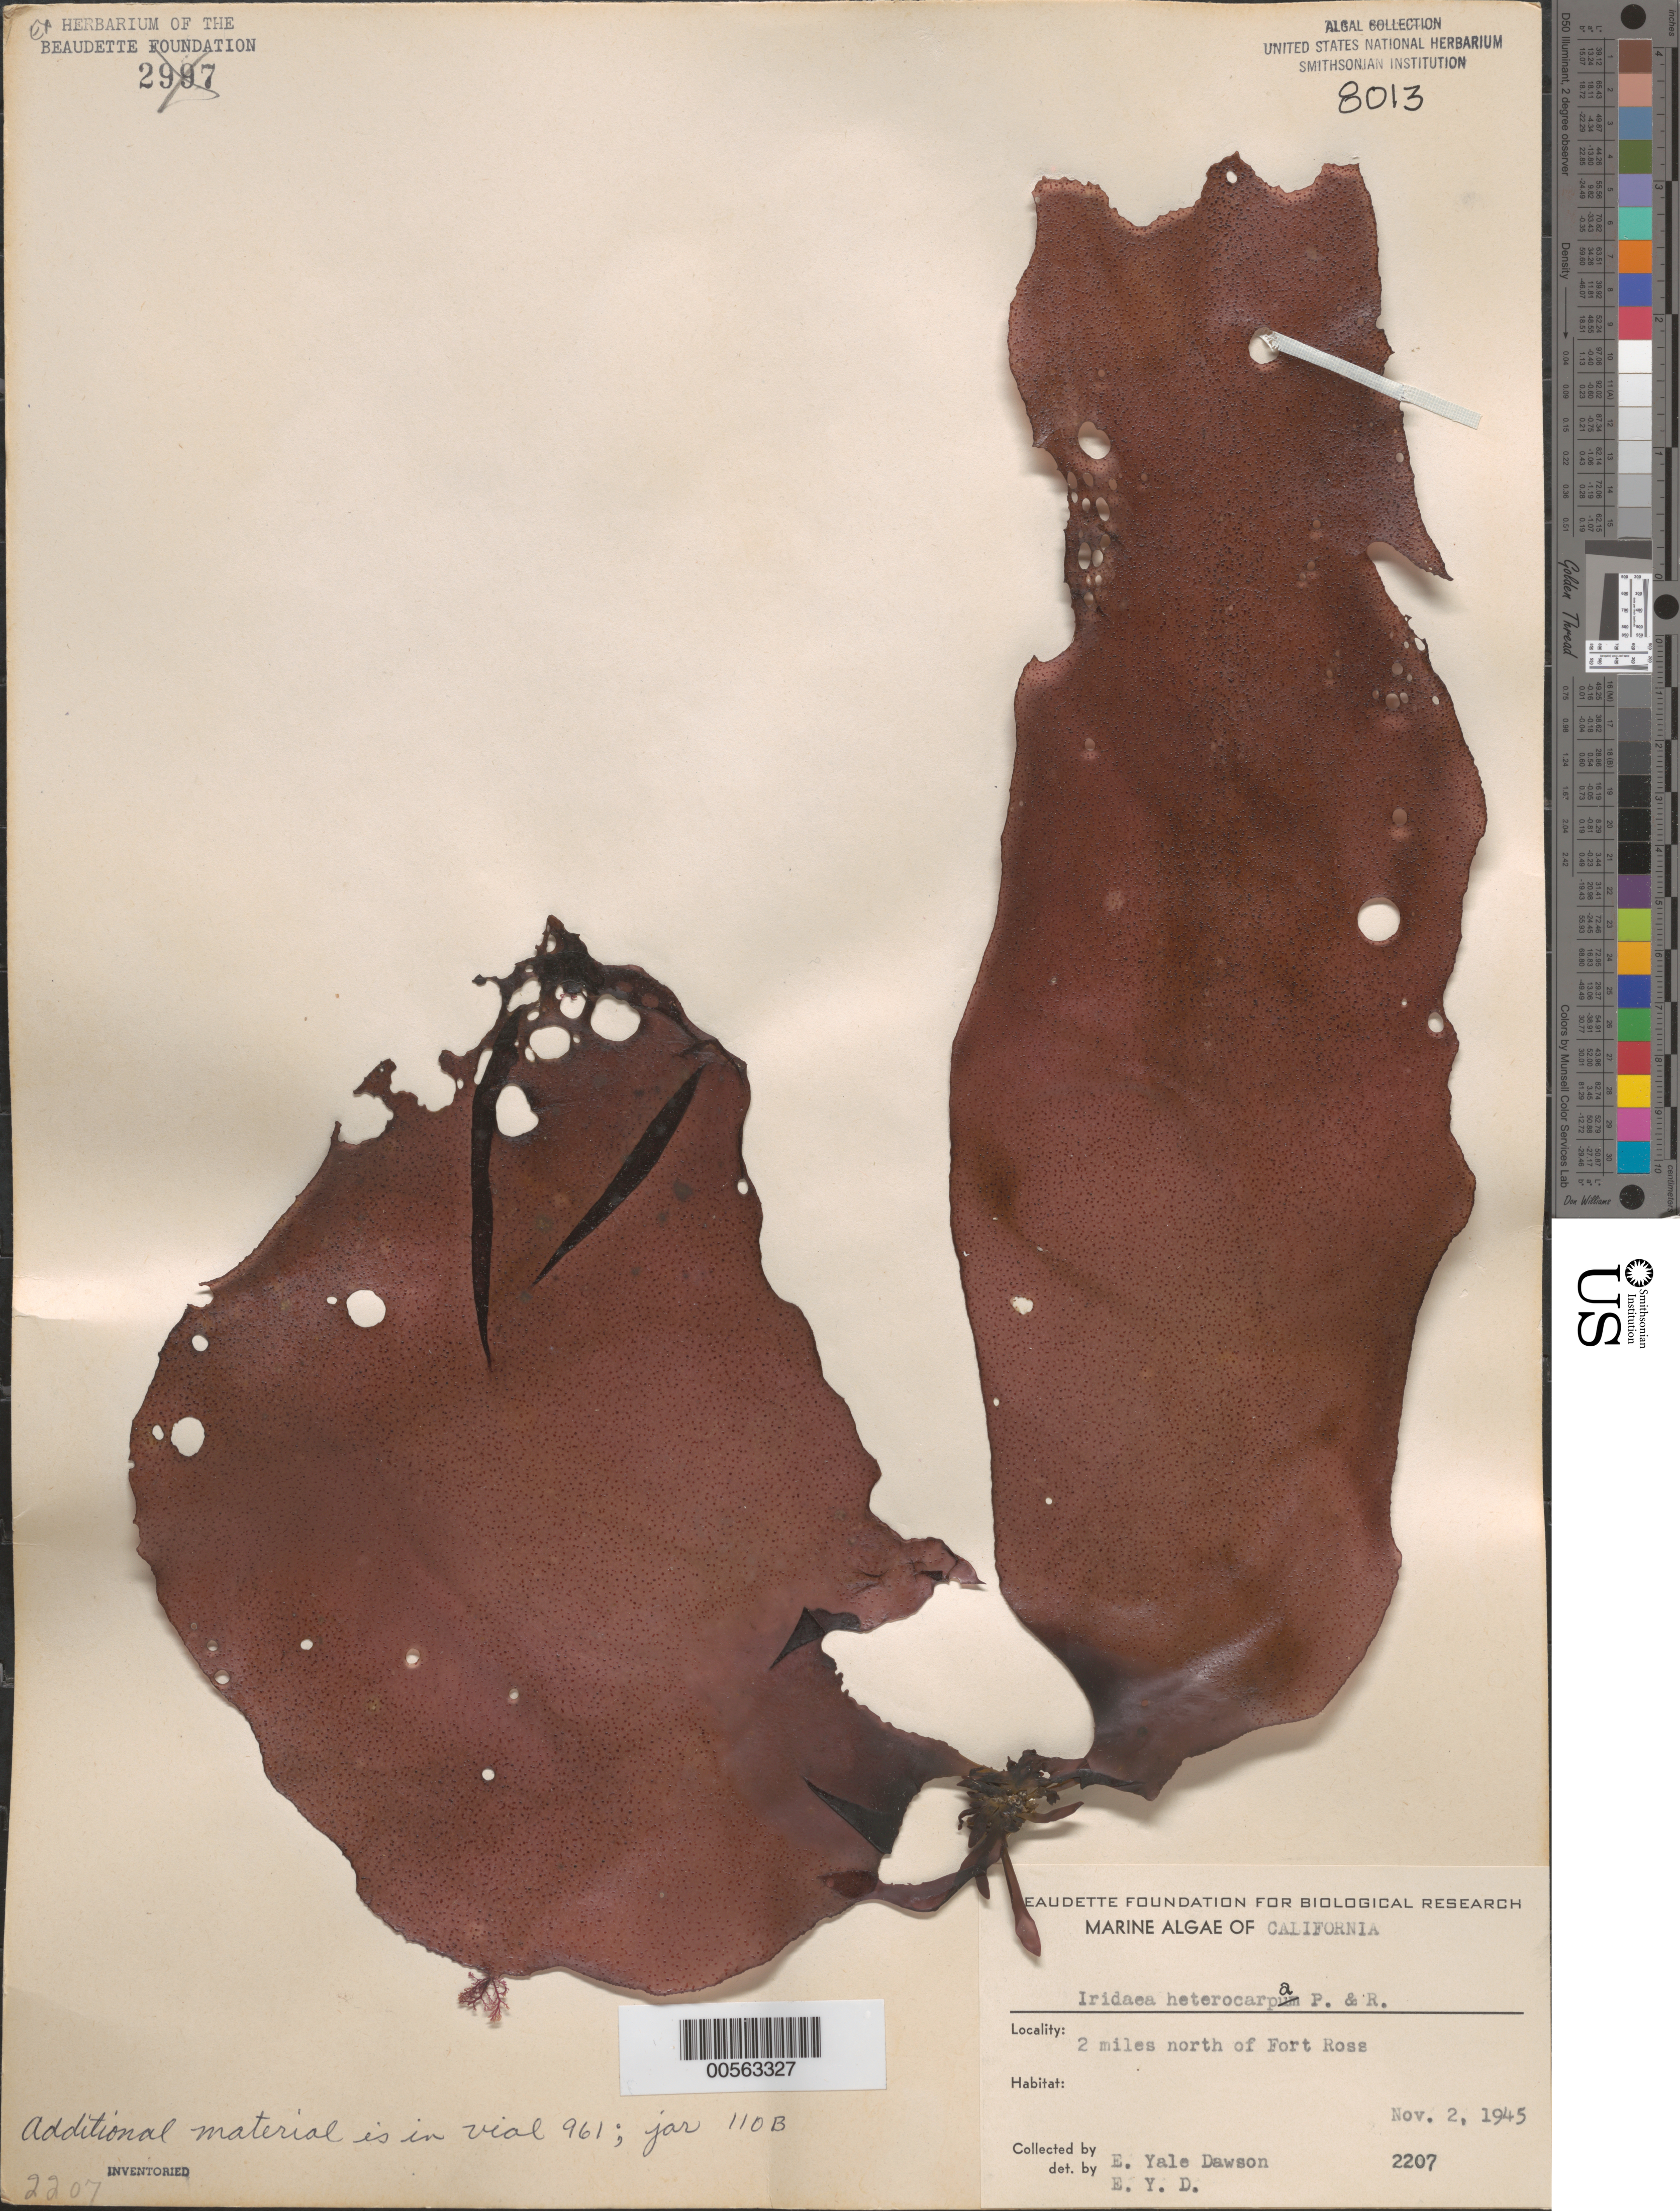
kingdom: Plantae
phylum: Rhodophyta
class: Florideophyceae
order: Gigartinales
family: Gigartinaceae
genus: Chondrus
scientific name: Chondrus crispus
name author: Stackh.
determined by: Algae name updating Project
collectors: E. Y. Dawson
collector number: EYD 2207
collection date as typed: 02 Nov 1945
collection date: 1945-11-02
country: United States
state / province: California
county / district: Sonoma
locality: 2 miles north of Fort Ross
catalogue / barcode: US 8013